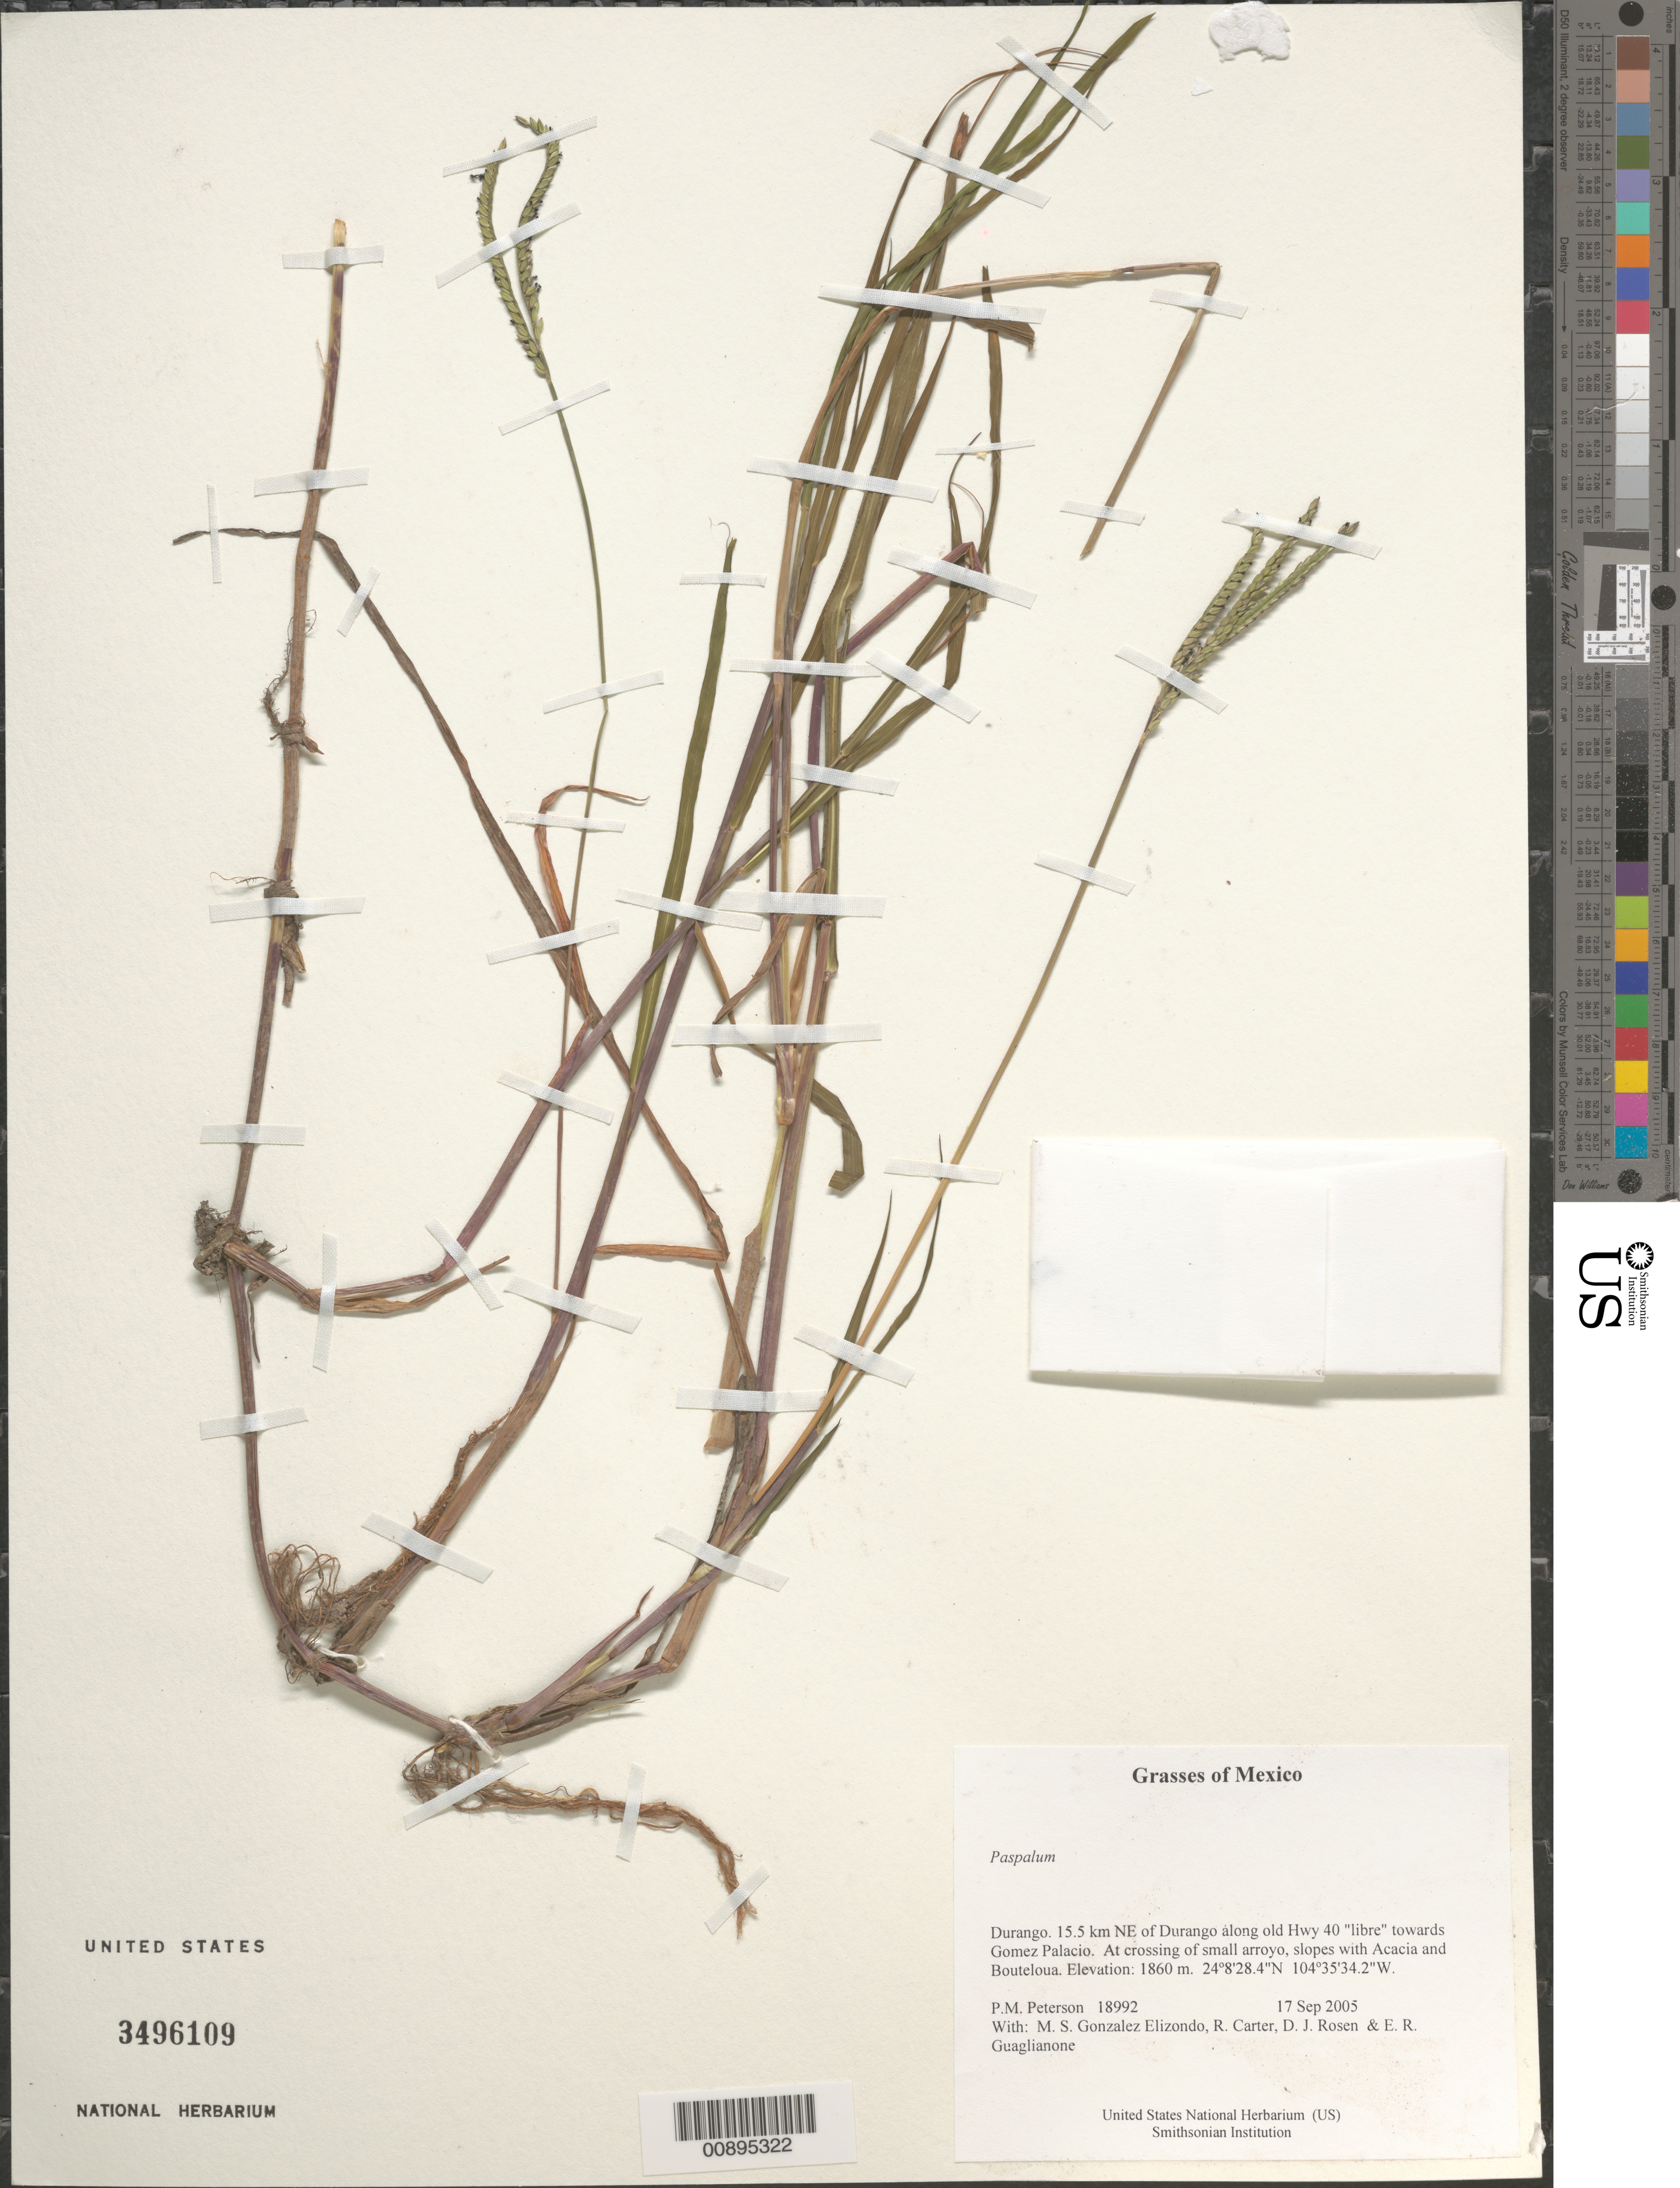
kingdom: Plantae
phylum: Tracheophyta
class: Liliopsida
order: Poales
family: Poaceae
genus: Paspalum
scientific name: Paspalum sp.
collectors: P. M. Peterson, M. S. González-Elizondo, R. Carter, D. J. Rosen, E. R. Guaglianone & A. Torres Soto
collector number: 18992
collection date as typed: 17 Sep 2005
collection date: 2005-09-17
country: Mexico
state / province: Durango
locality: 15.5 km NE of Durango along old Hwy 40 "libre" towards Gomez Palacio. At crossing of small arroyo, slopes with Acacia and Bouteloua.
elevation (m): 1860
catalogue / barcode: US 3496109